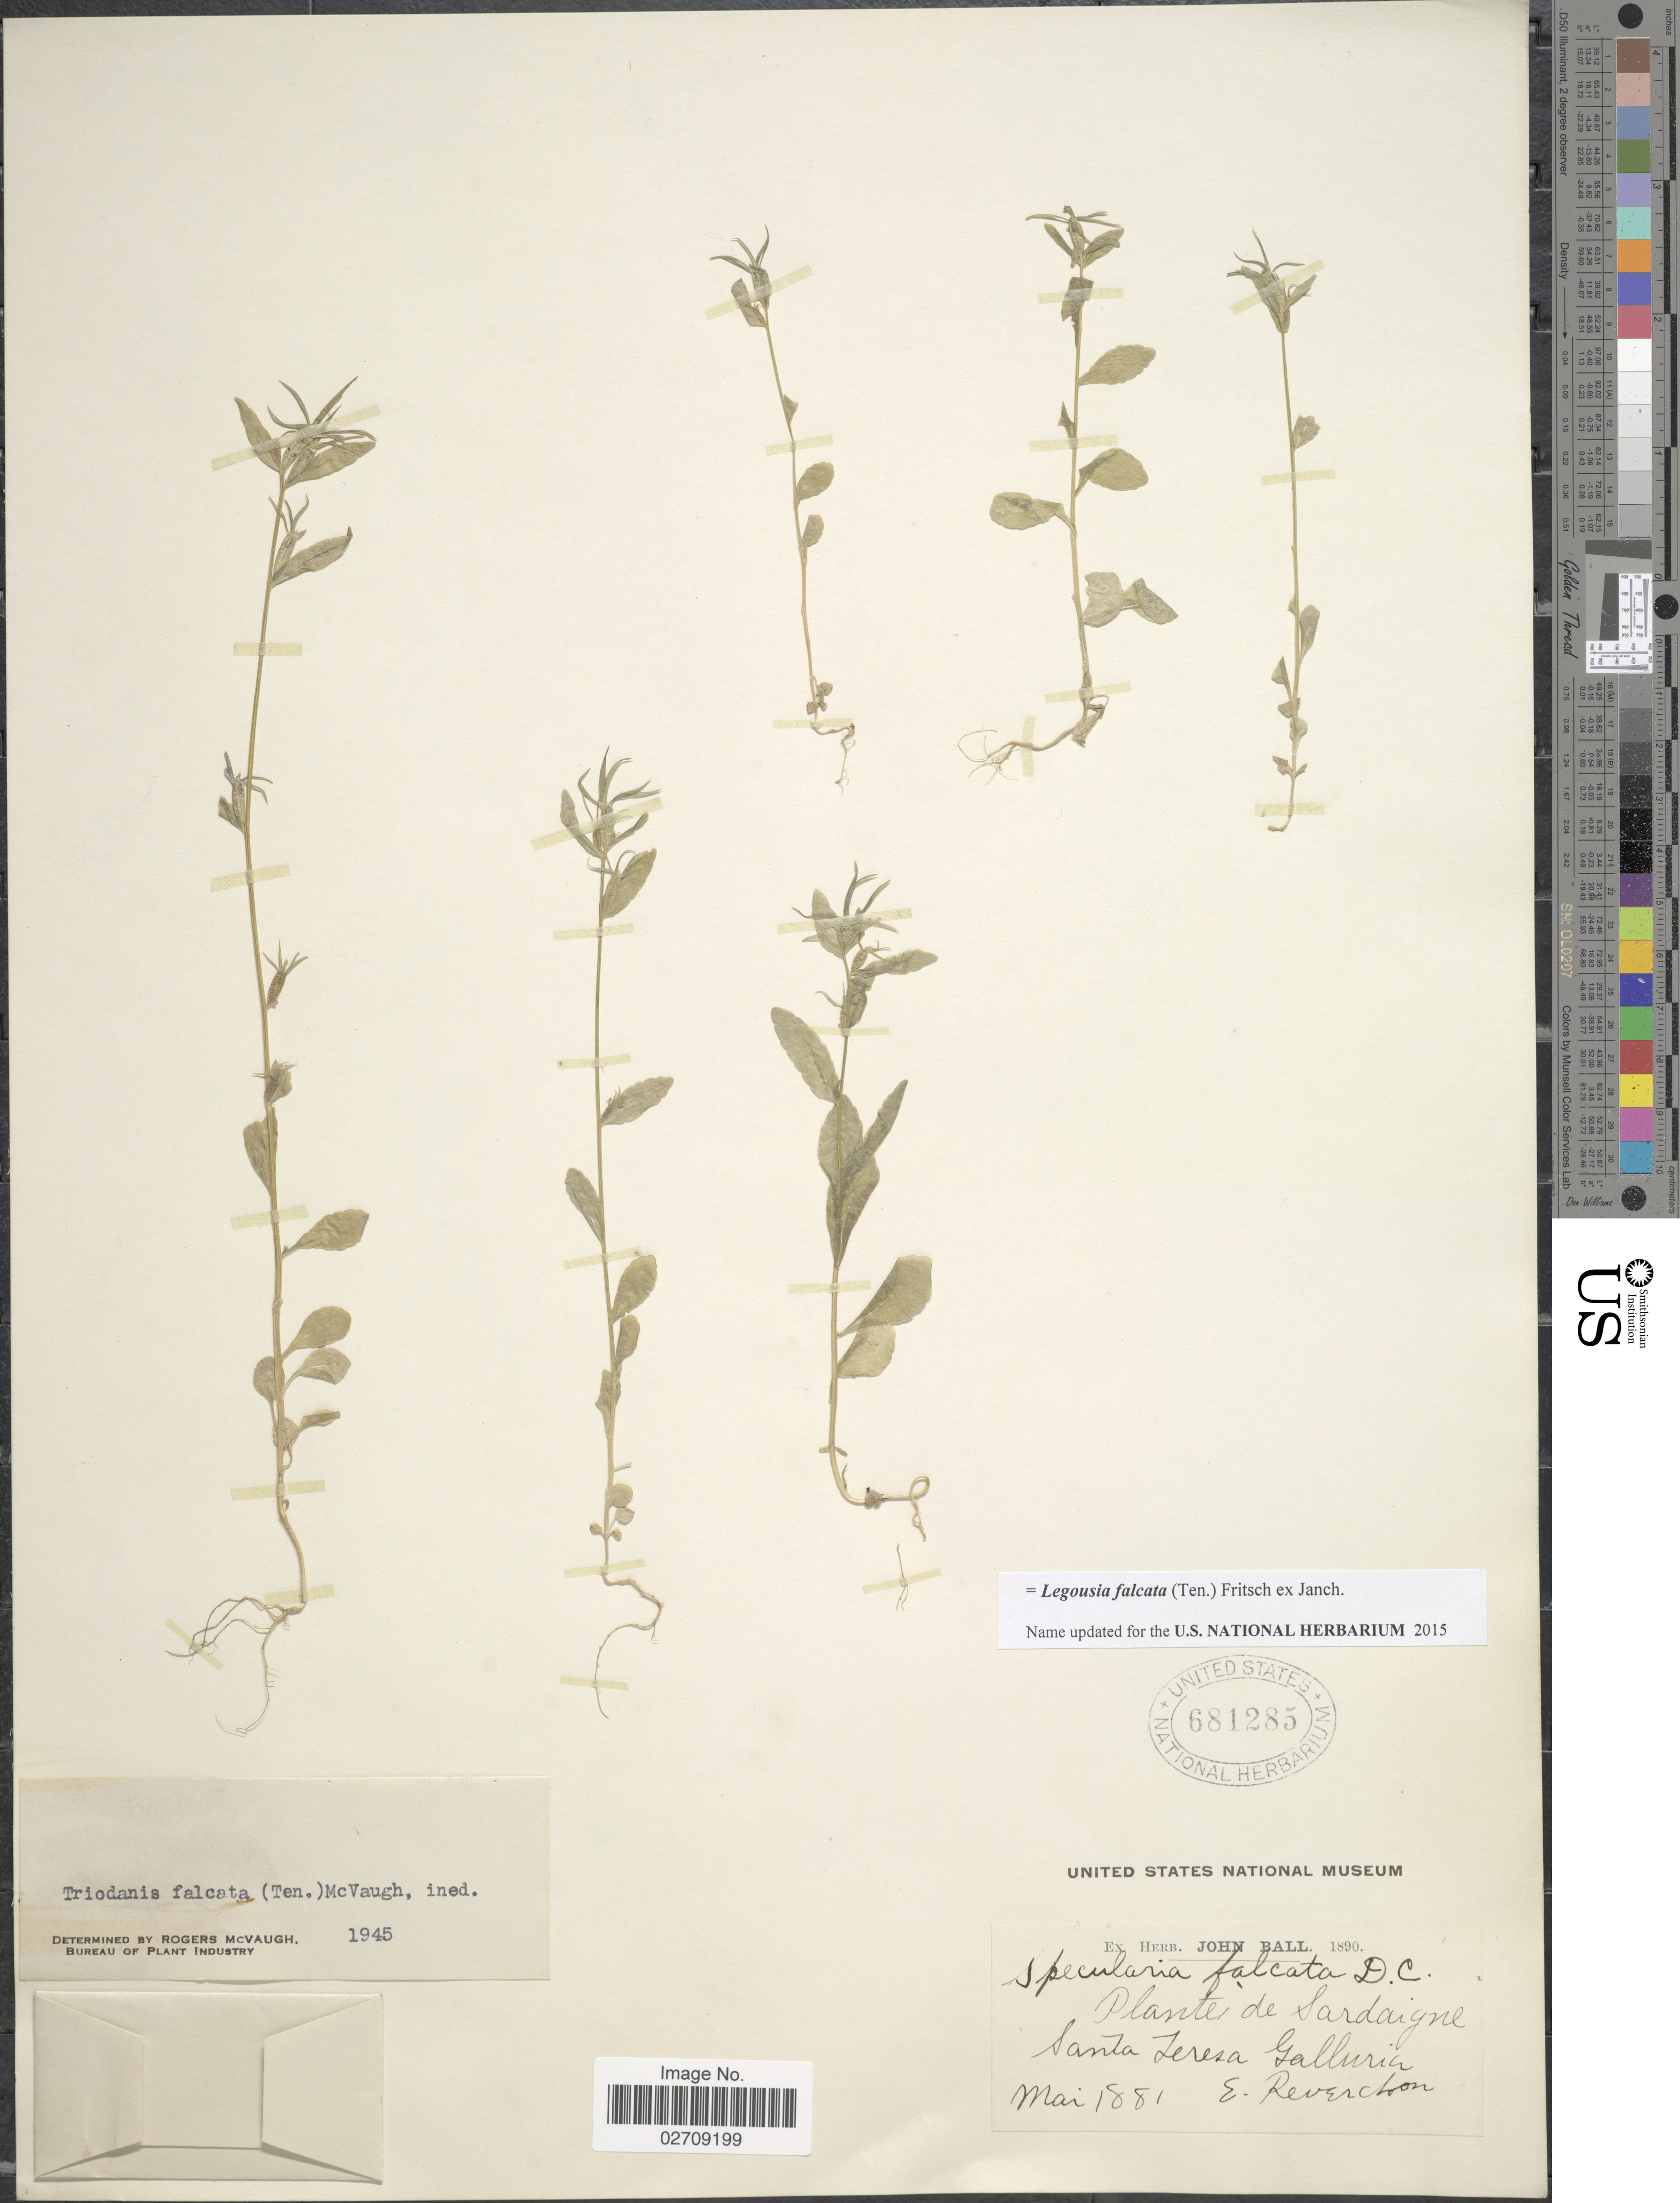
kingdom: Plantae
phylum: Tracheophyta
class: Magnoliopsida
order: Asterales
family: Campanulaceae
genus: Legousia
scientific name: Legousia falcata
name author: (Ten.) Fritsch ex Janch.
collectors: E. Reverchon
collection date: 1881-05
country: Italy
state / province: Sardegna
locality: Sardaigne. Santa Teresa Galluria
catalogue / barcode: US 681285